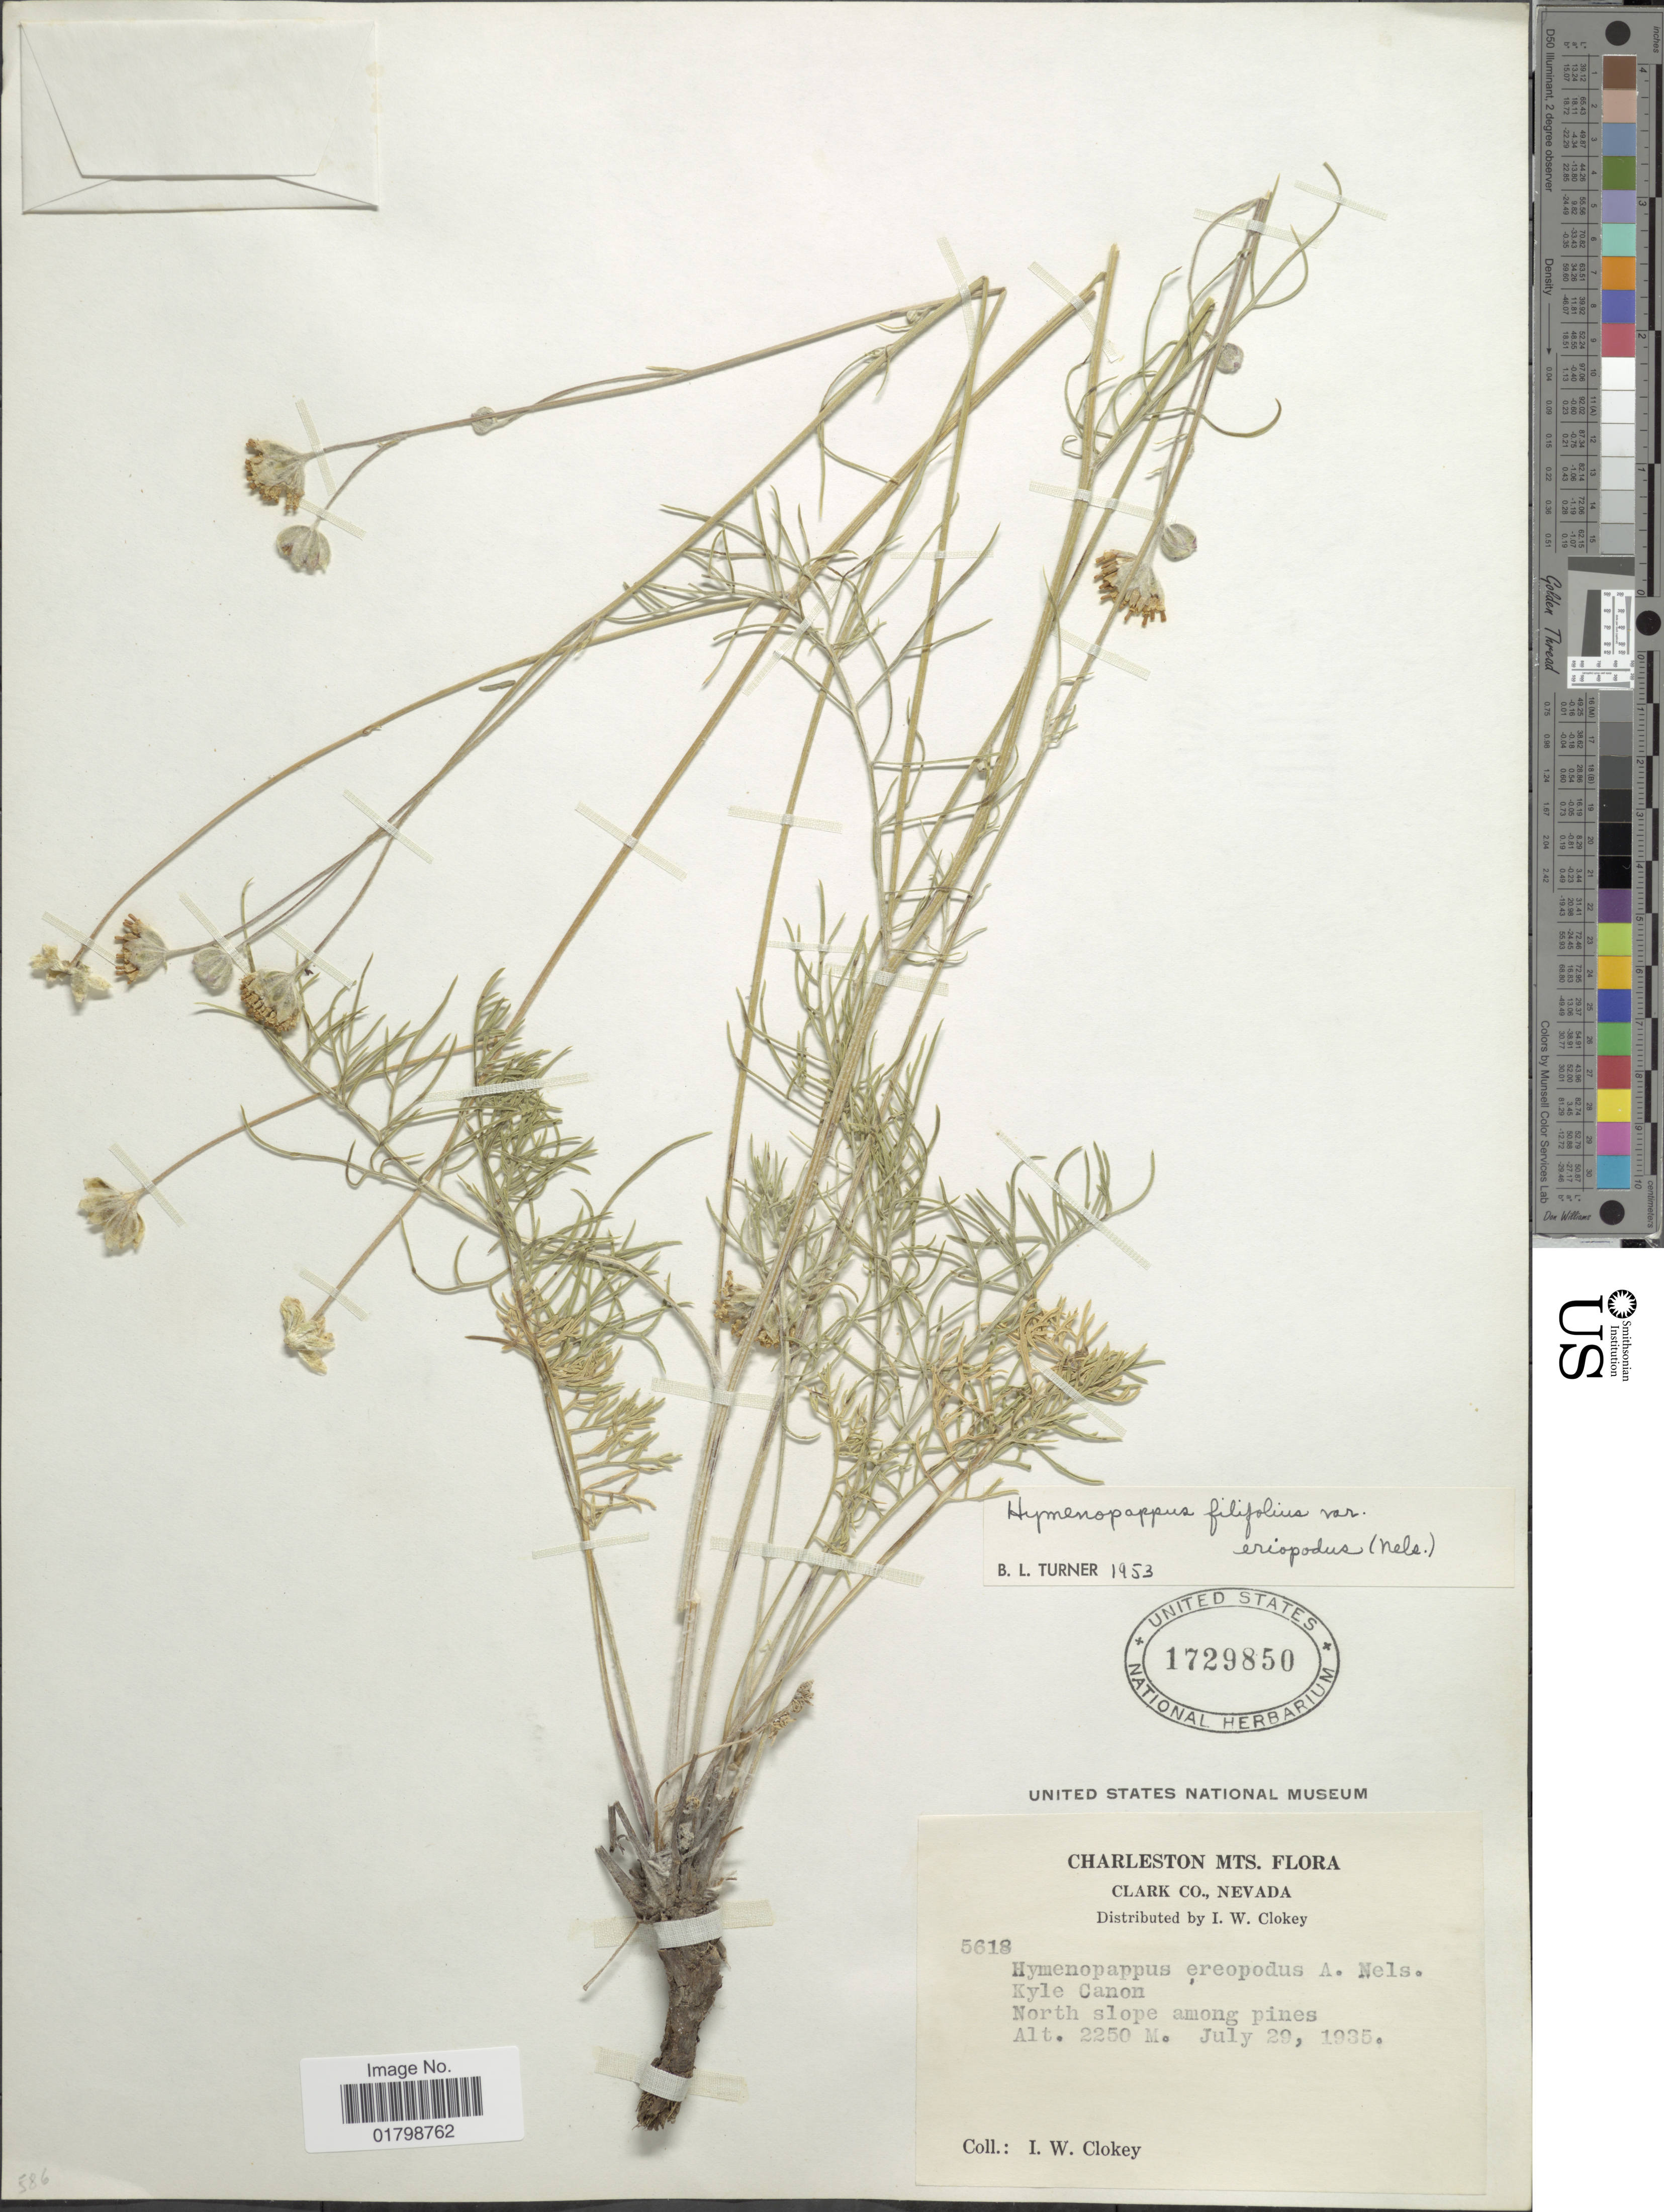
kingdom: Plantae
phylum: Tracheophyta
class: Magnoliopsida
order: Asterales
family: Asteraceae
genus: Hymenopappus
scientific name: Hymenopappus filifolius var. eriopodus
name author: (A. Nelson) B.L. Turner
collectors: I. W. Clokey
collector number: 5618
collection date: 1935-07-29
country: United States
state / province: Nevada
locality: Charleston Mts., Clark Co.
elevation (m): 2250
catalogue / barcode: US 1729850